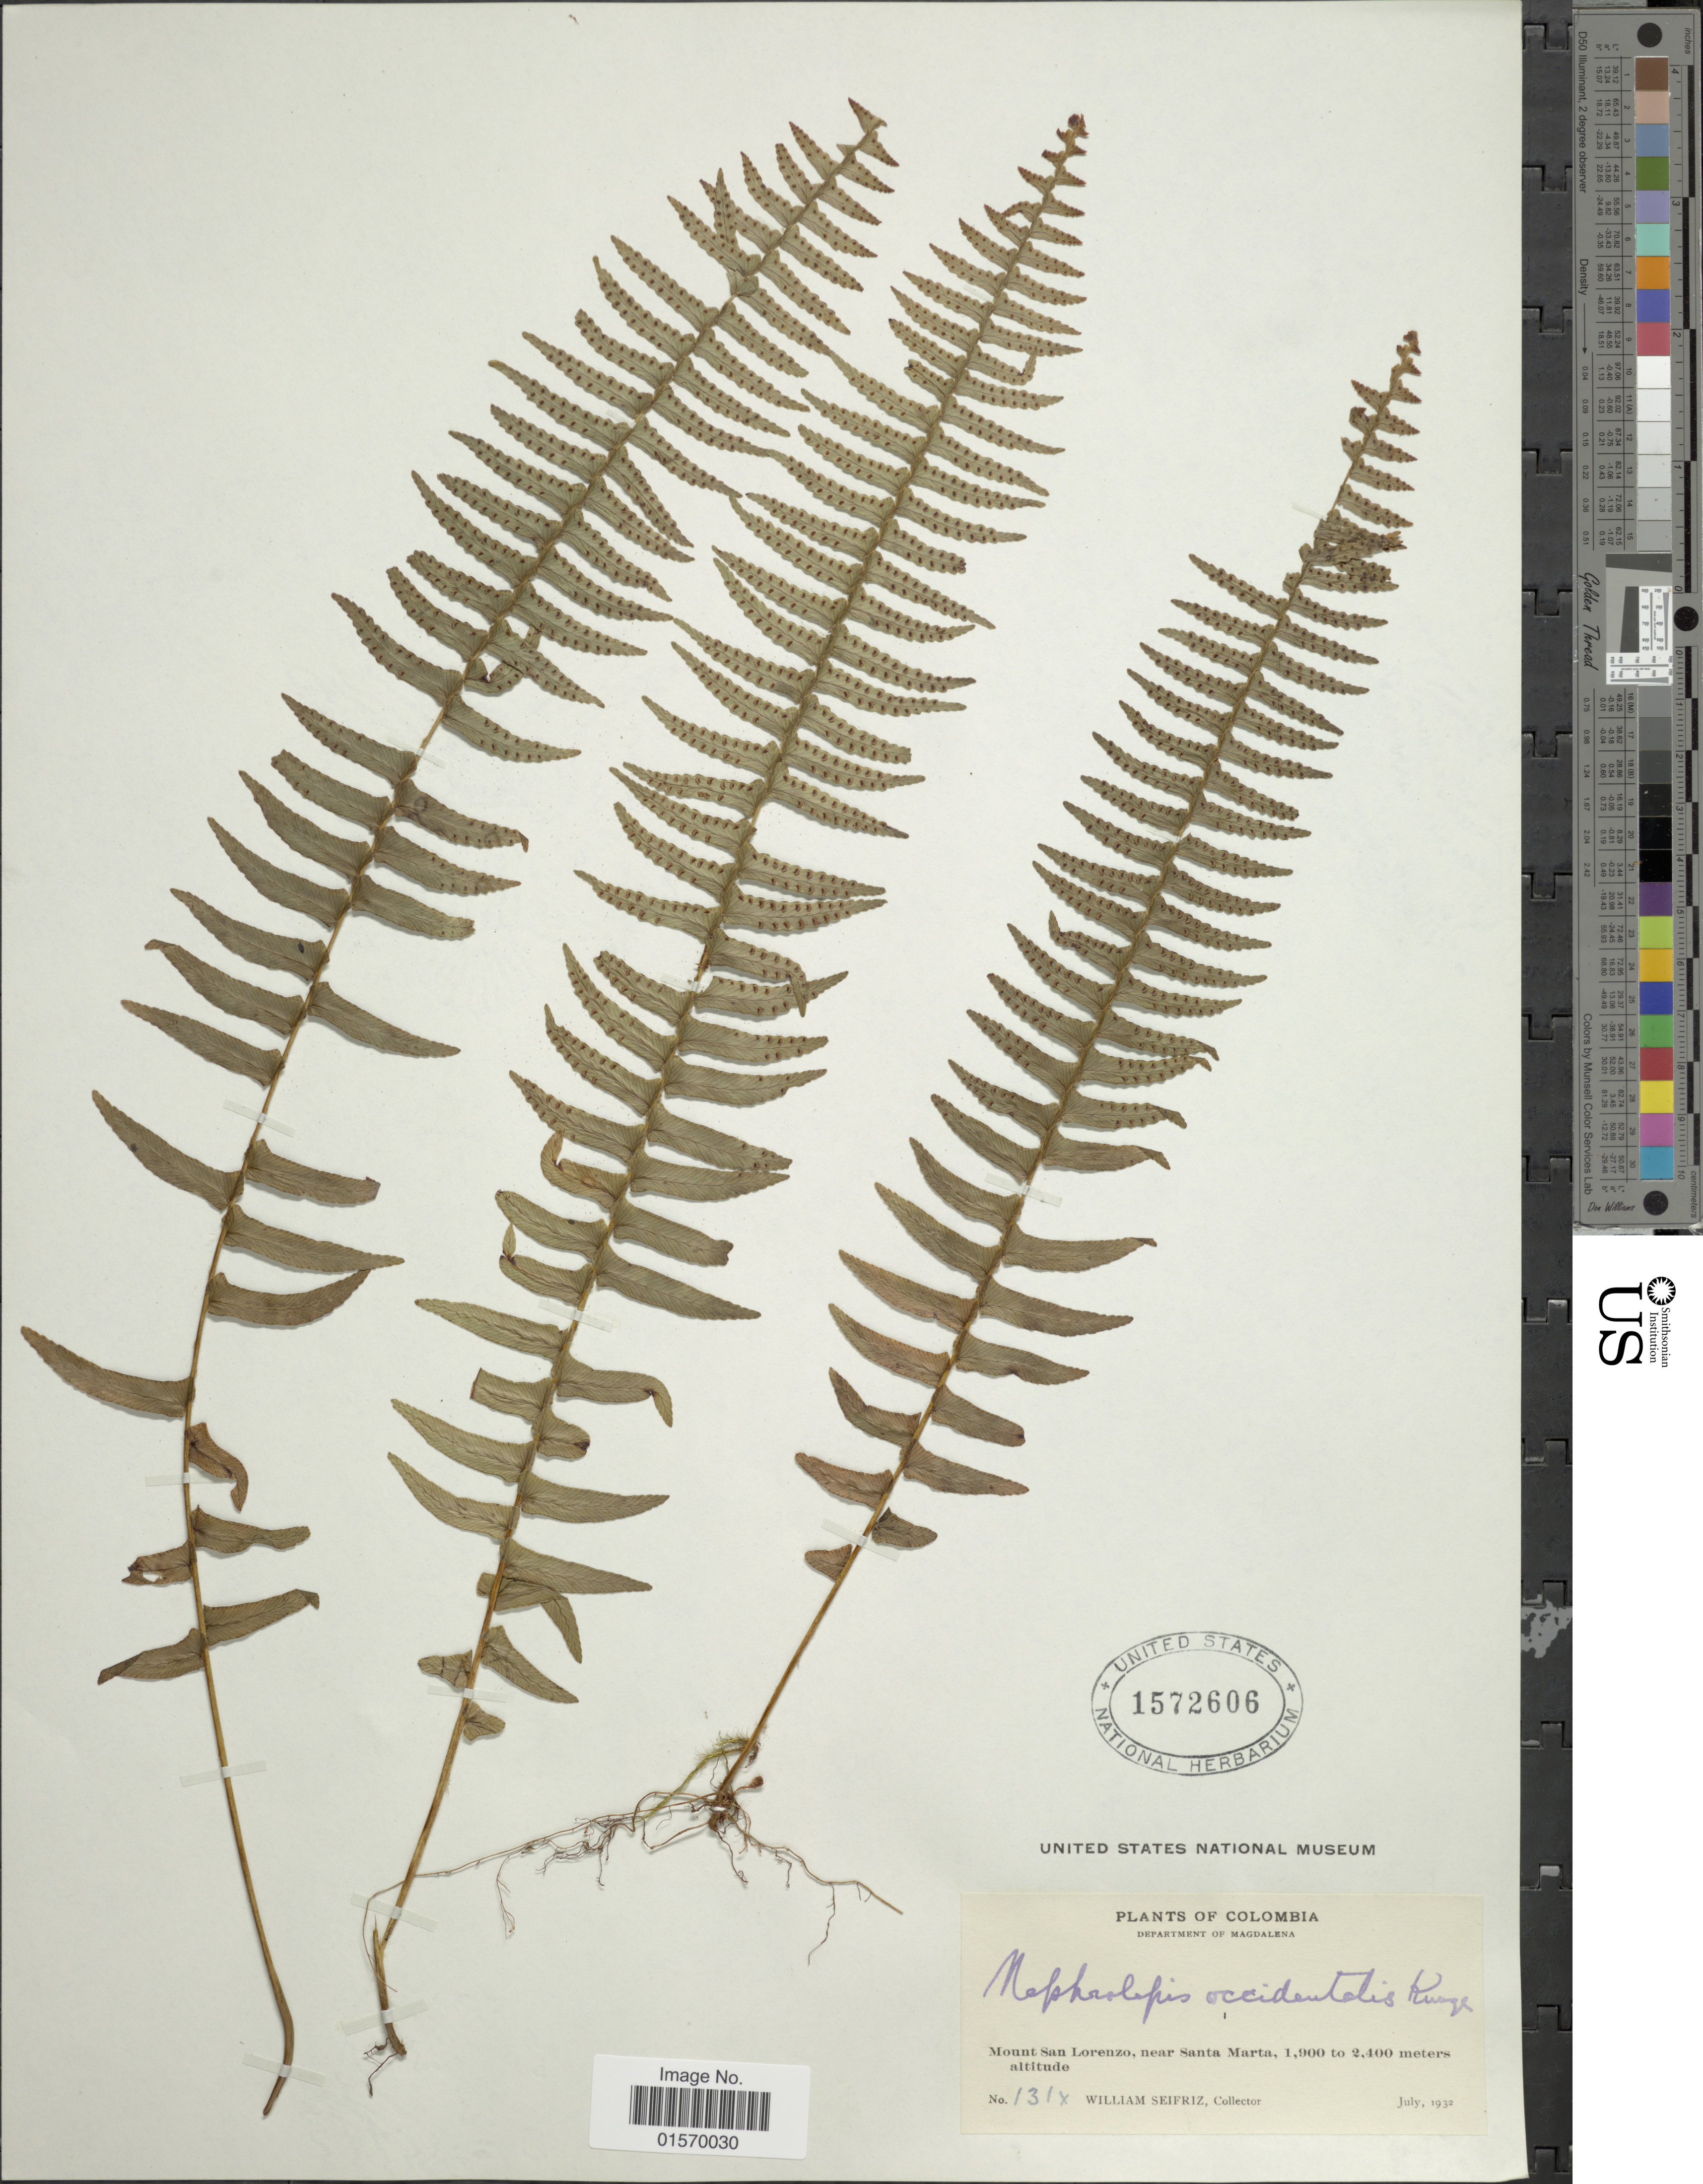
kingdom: Plantae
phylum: Tracheophyta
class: Polypodiopsida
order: Polypodiales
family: Nephrolepidaceae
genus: Nephrolepis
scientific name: Nephrolepis undulata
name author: J. Sm.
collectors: W. Seifriz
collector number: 1317*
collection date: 1932-07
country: Colombia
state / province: Magdalena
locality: Mount San Lorenzo, near Santa Marta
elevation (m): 1900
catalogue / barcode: US 1572606